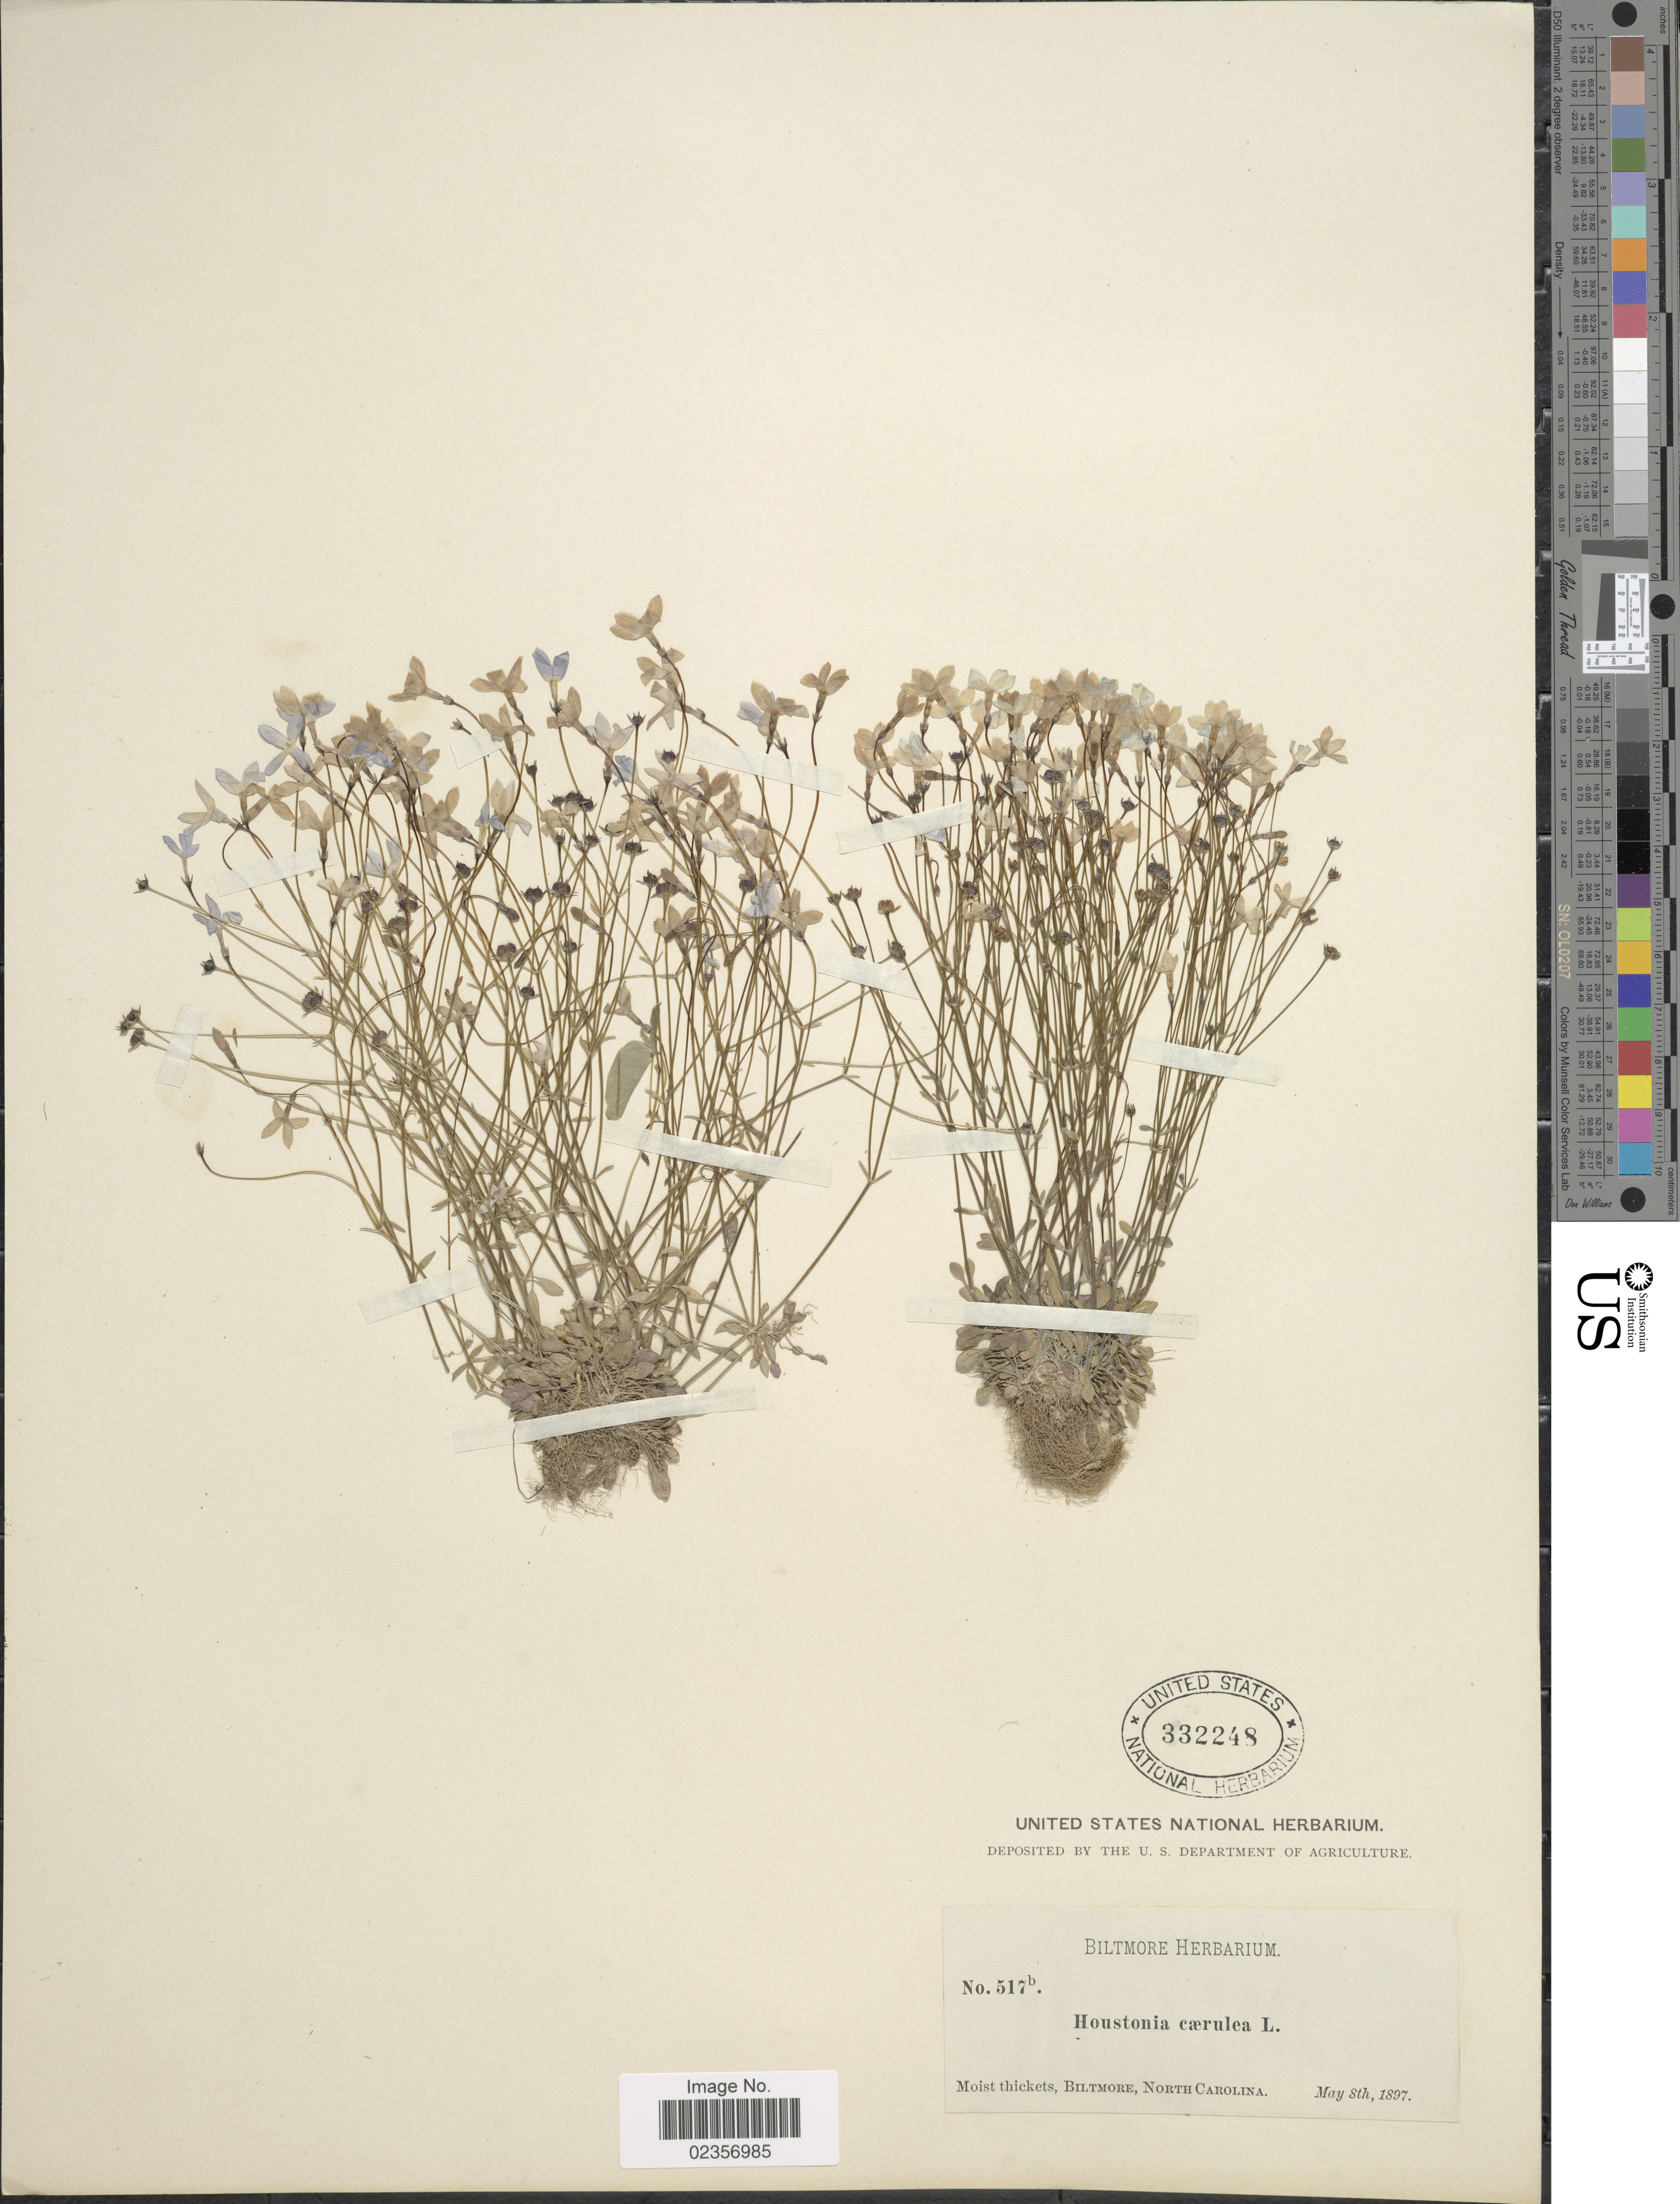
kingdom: Plantae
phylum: Tracheophyta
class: Magnoliopsida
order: Gentianales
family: Rubiaceae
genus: Houstonia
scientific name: Houstonia caerulea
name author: L.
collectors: ex herb. Biltmore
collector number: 517b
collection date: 1897-05-08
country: United States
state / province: North Carolina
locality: Moist thickets, Biltmore.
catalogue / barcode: US 332248